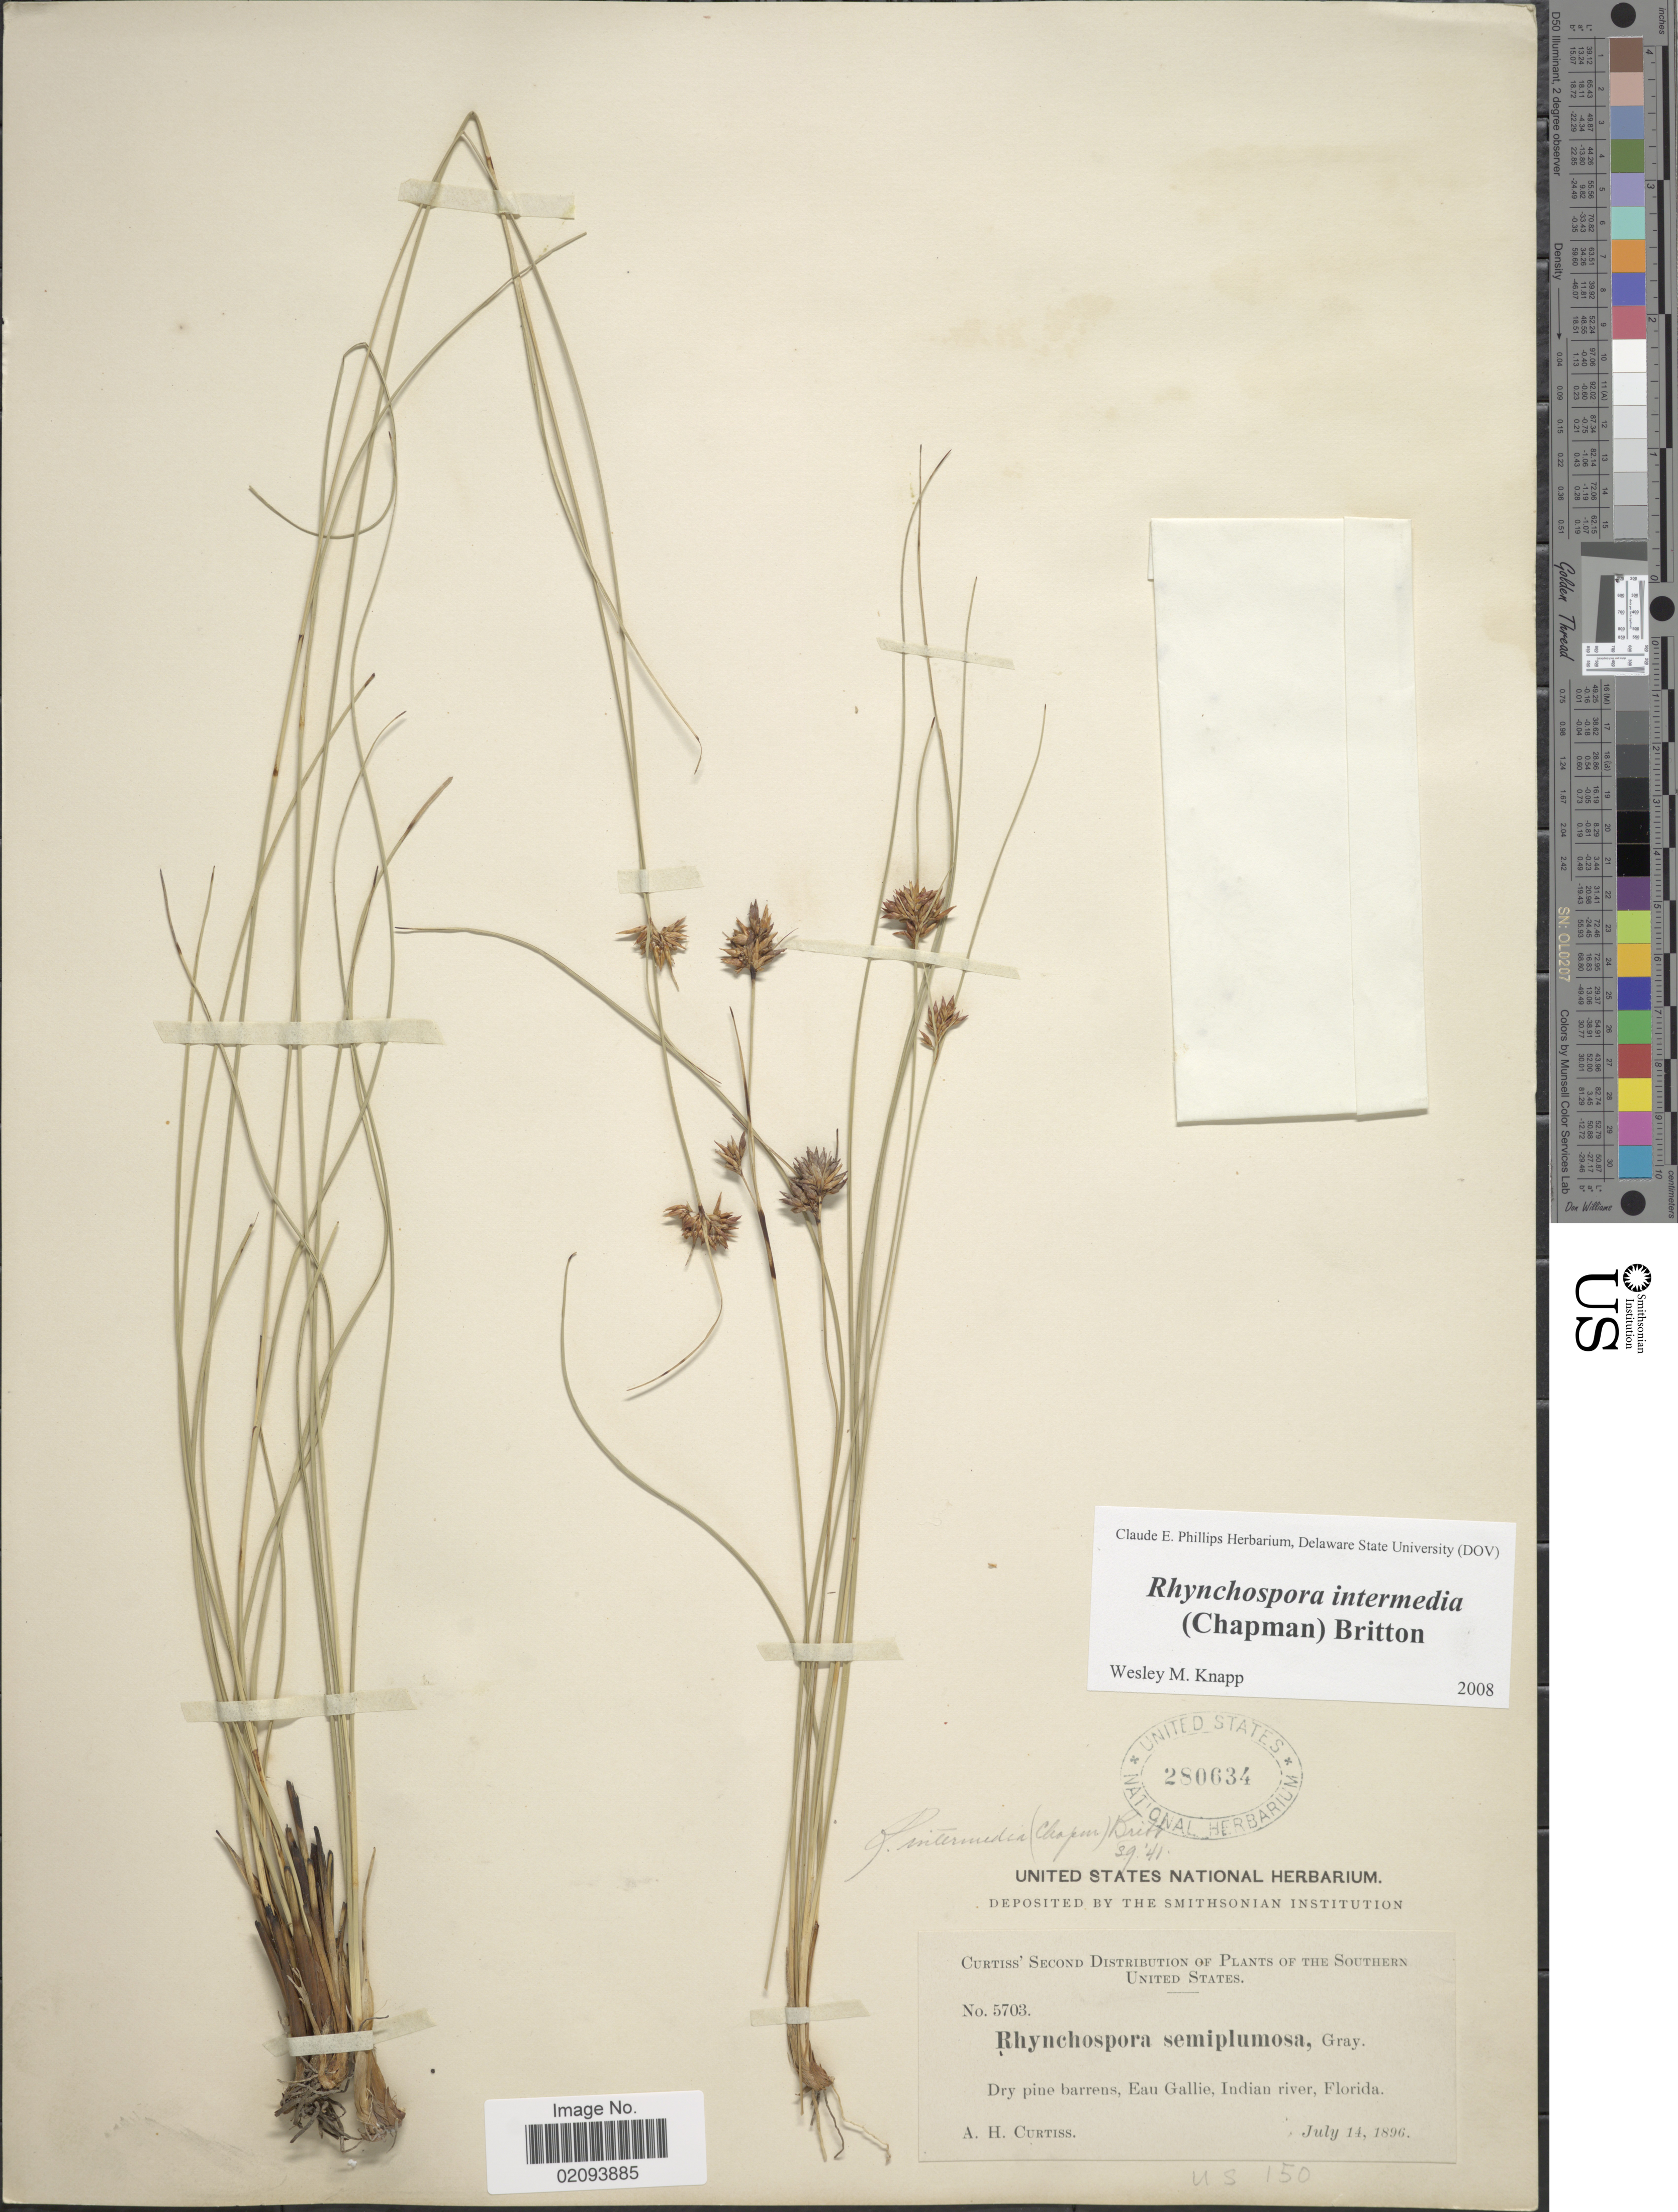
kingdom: Plantae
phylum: Tracheophyta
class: Liliopsida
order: Poales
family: Cyperaceae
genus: Rhynchospora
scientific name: Rhynchospora intermedia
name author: (Chapm.) Britton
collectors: A. H. Curtiss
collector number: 5703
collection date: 1896-07-14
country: United States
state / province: Florida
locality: Dry pine barrens, Eau Gallie, Indian river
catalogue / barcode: US 280634